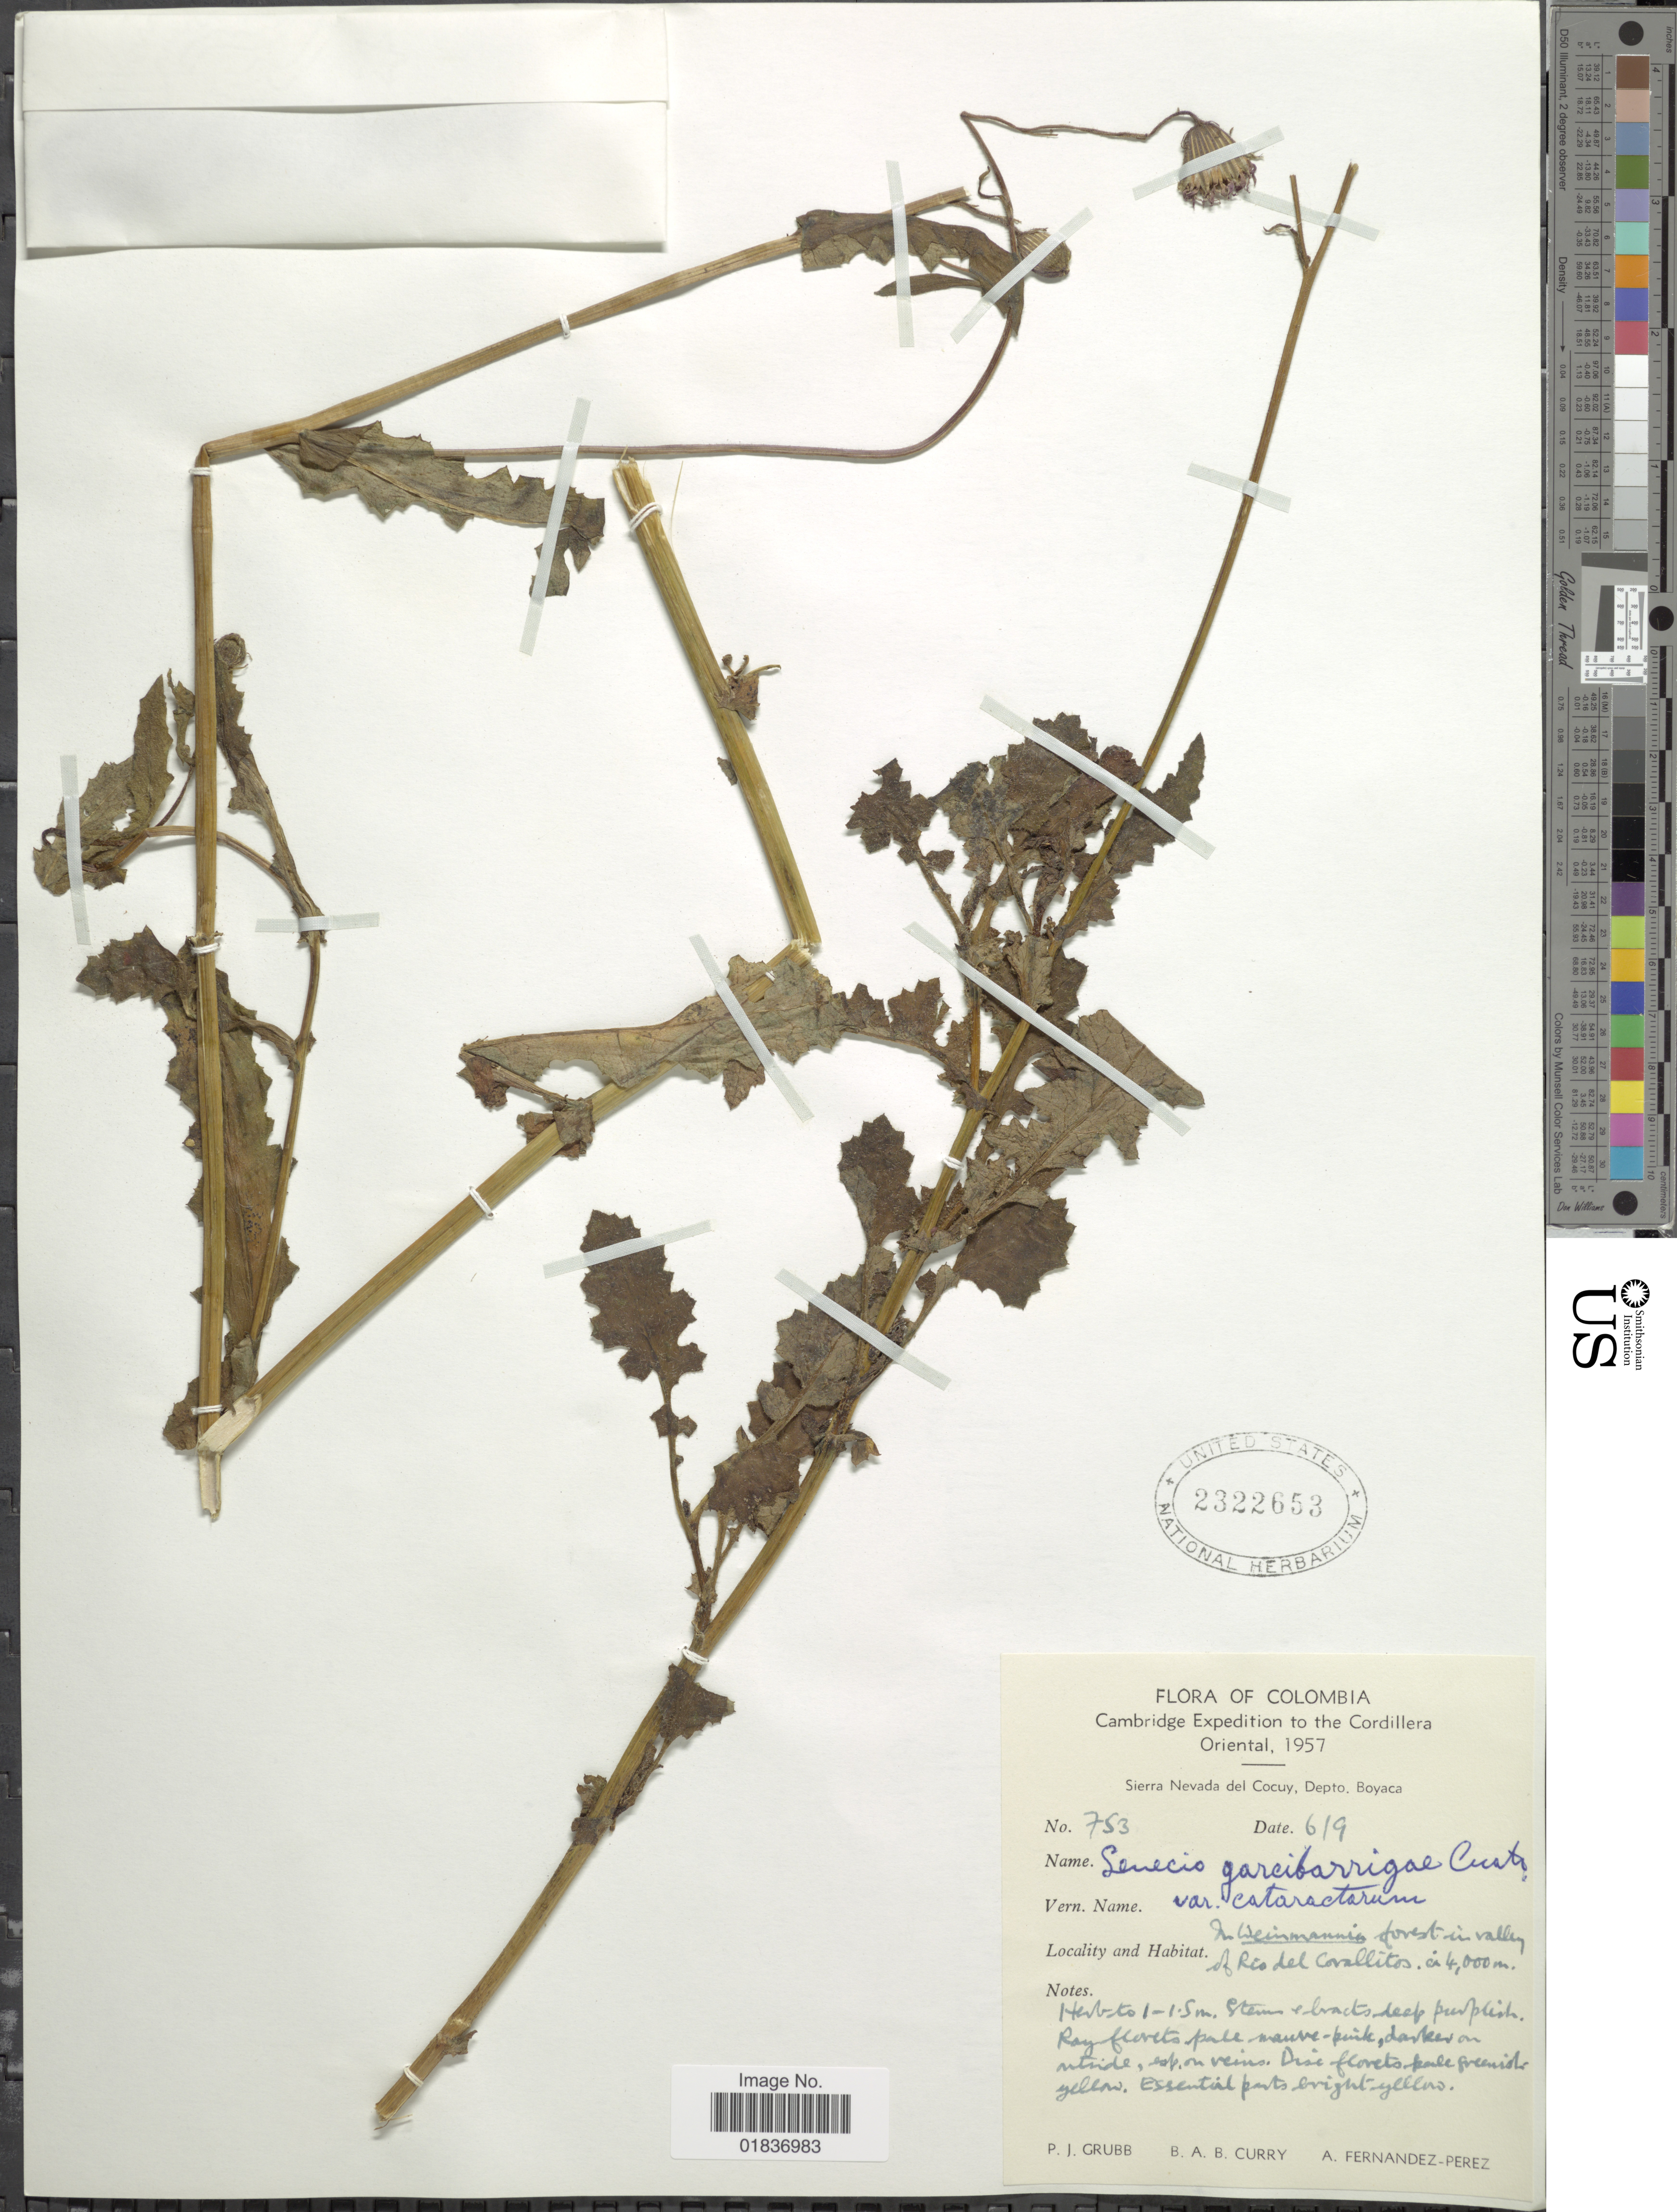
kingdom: Plantae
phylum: Tracheophyta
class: Magnoliopsida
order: Asterales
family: Asteraceae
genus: Senecio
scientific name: Senecio garcibarrigae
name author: Cuatrec.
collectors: P. J. Grubb, B. A. B. Curry & A. Fernández-Pérez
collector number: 753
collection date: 1957-09-06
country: Colombia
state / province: Boyacá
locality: Sierra Nevada del Cocuy, Depto. Boyacá. in valley of Rio del Covallitos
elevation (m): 4000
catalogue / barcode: US 2322653